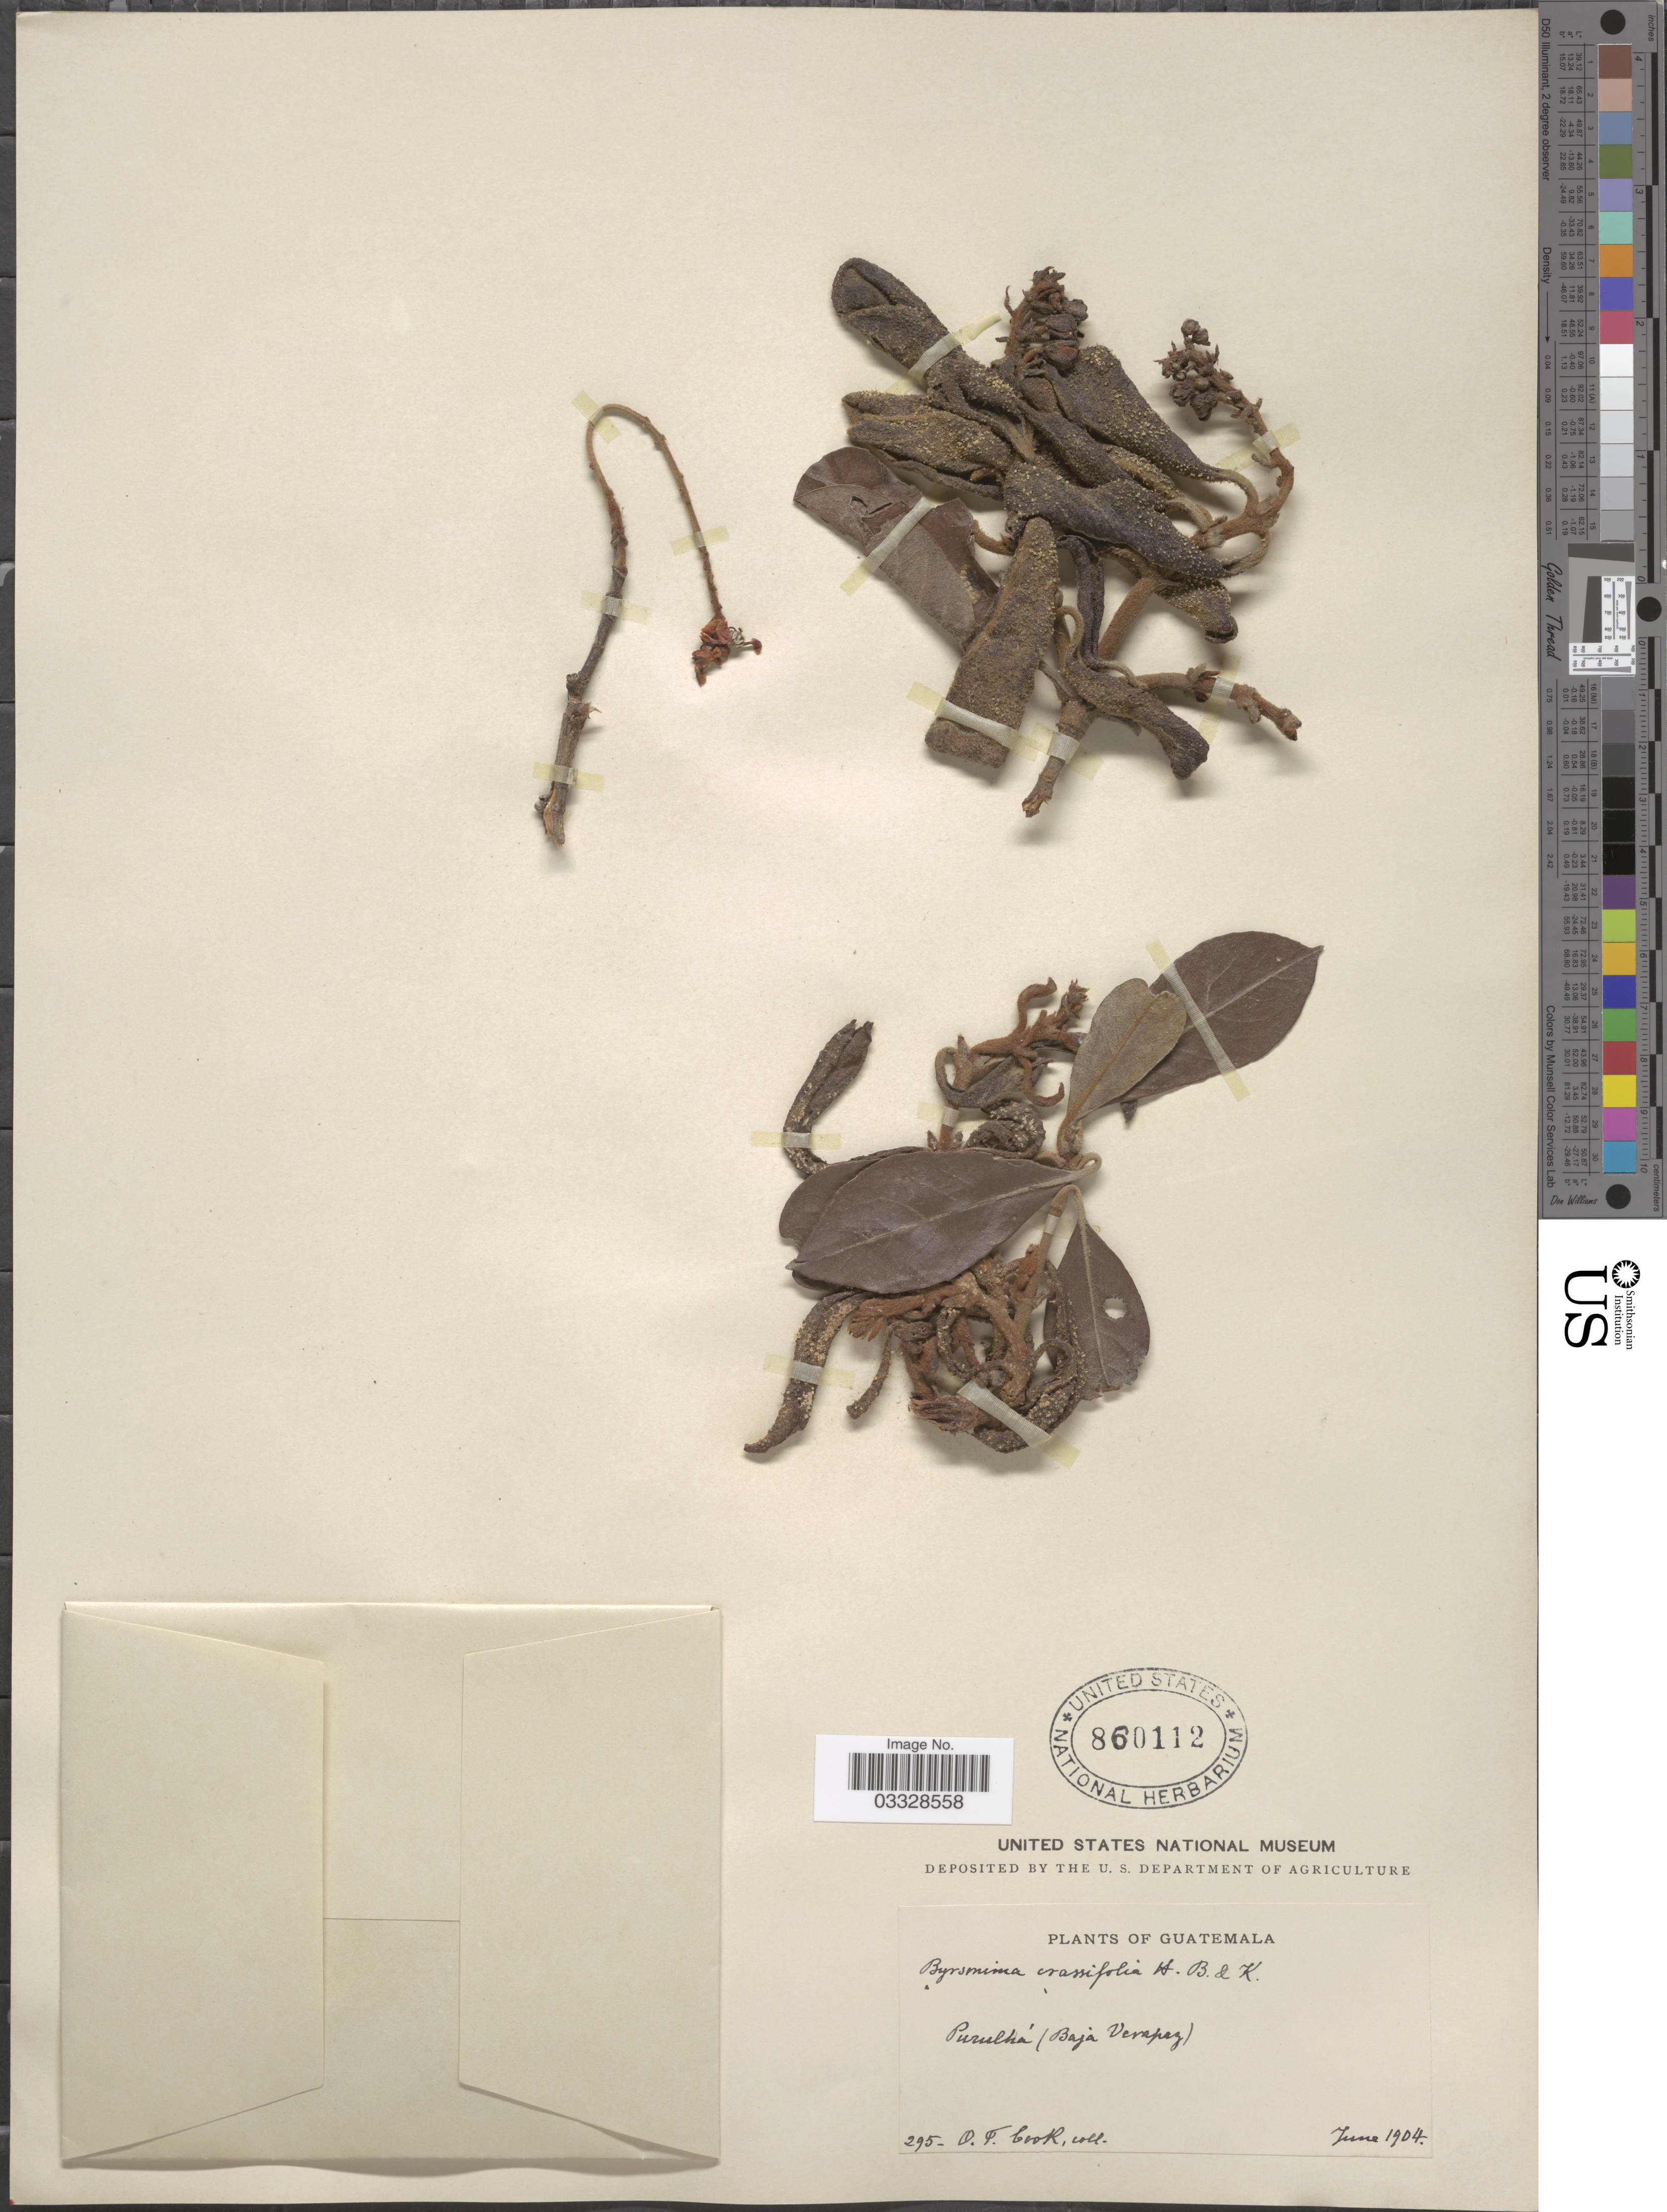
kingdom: Plantae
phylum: Tracheophyta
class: Magnoliopsida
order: Malpighiales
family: Malpighiaceae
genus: Byrsonima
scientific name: Byrsonima crassifolia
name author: (L.) Kunth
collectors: O. F. Cook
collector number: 295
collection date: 1904-06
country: Guatemala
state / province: Baja Verapaz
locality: Purulká.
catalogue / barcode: US 860112